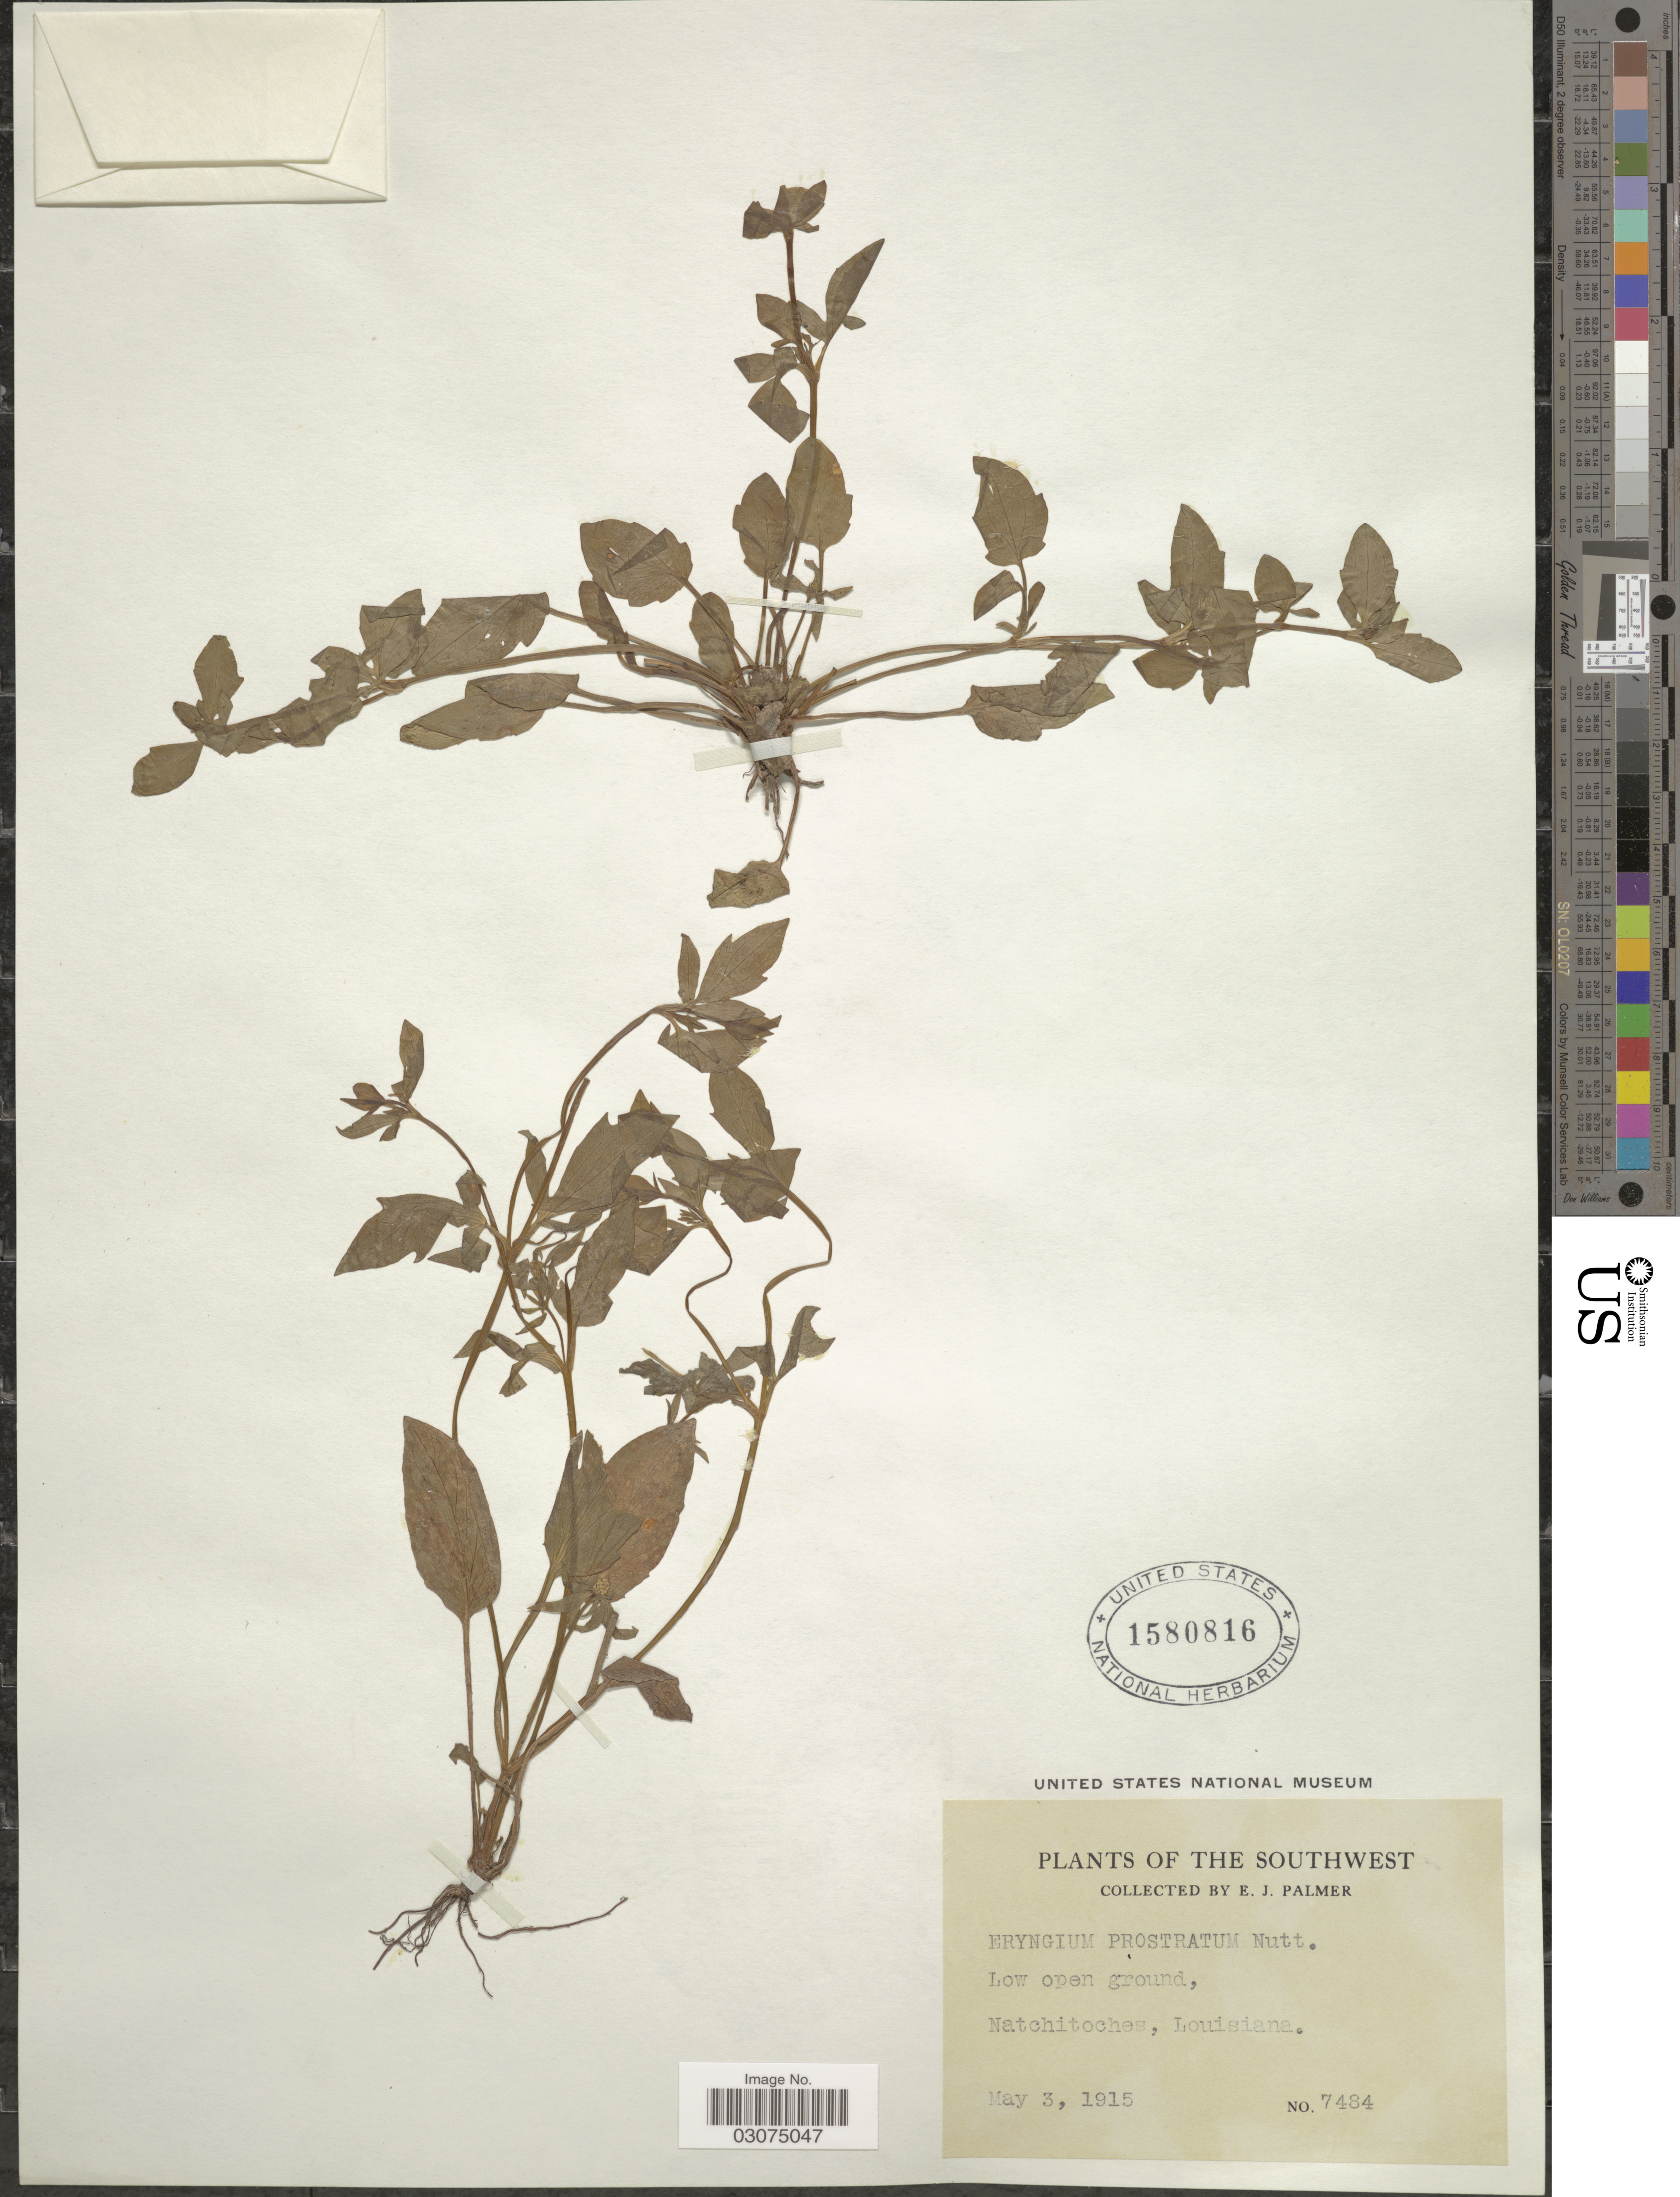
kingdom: Plantae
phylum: Tracheophyta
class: Magnoliopsida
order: Apiales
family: Apiaceae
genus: Eryngium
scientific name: Eryngium prostratum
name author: Nutt. ex DC.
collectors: E. J. Palmer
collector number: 7484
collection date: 1915-05-03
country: United States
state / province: Louisiana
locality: Southwest. Natchitoches.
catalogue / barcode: US 1580816